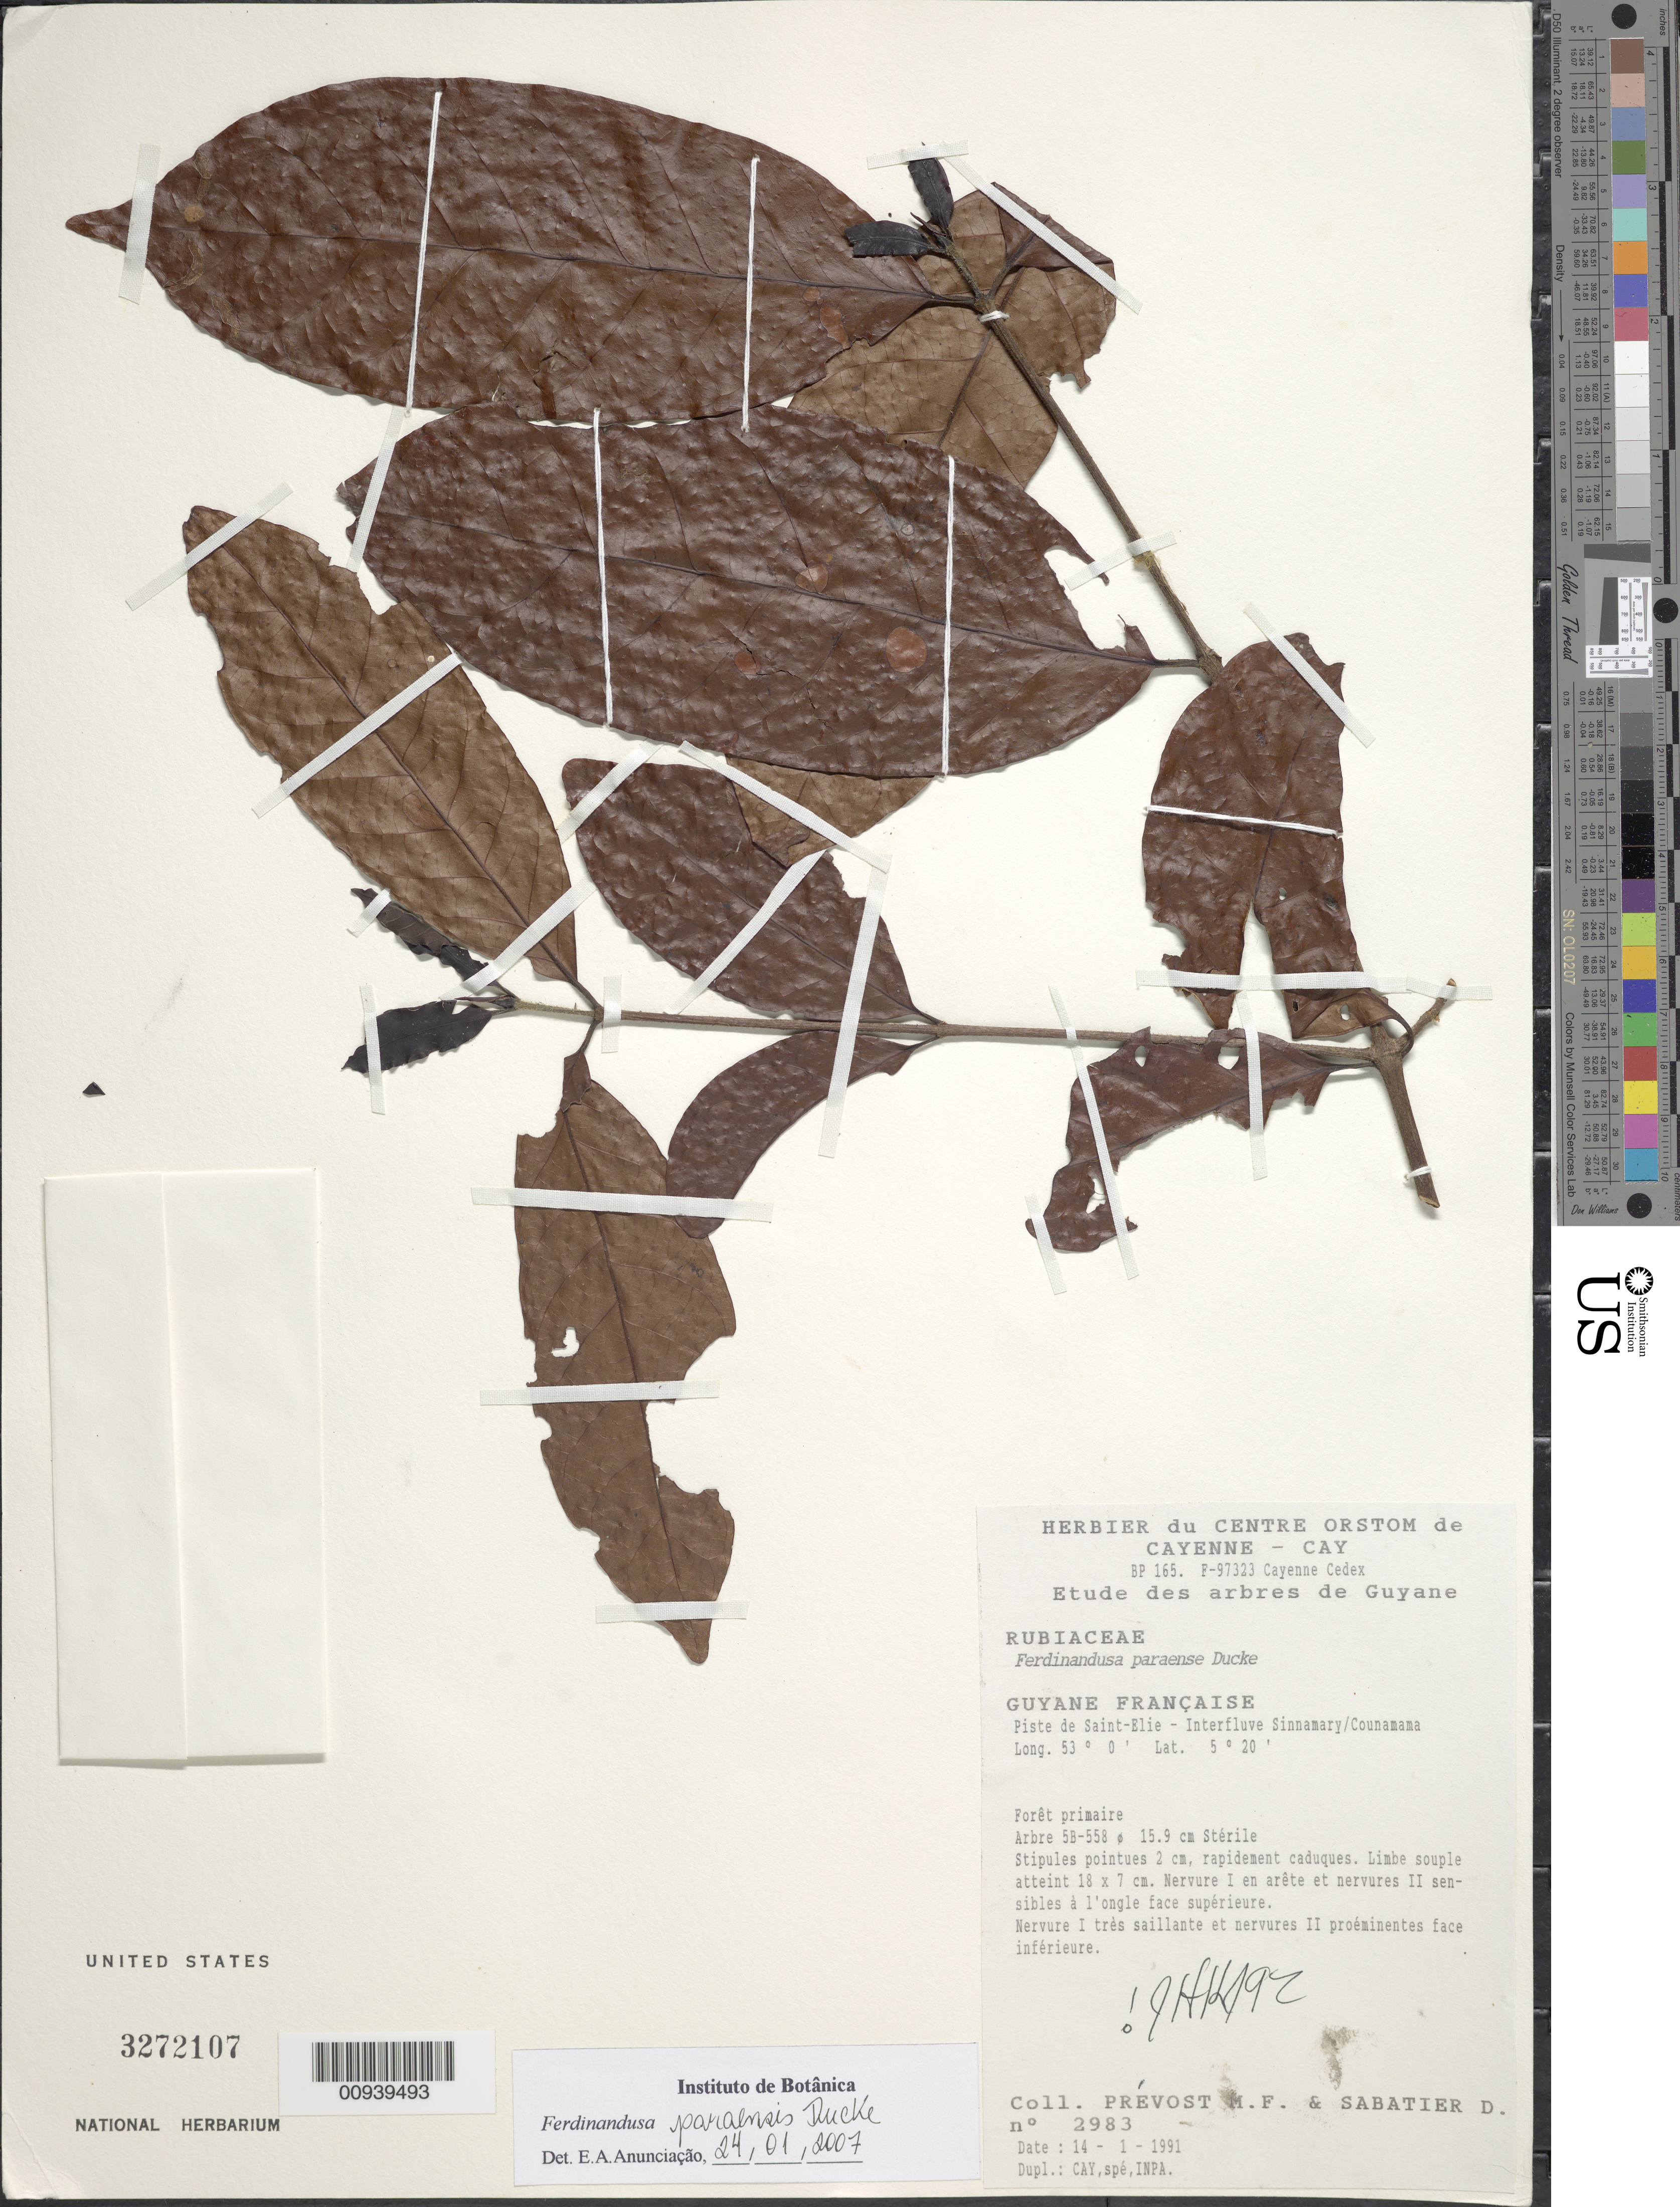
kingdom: Plantae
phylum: Tracheophyta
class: Magnoliopsida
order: Gentianales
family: Rubiaceae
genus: Ferdinandusa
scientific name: Ferdinandusa paraensis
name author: Ducke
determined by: Anunciação, E. A. d.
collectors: M.-F. Prévost & D. Sabatier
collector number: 2983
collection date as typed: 14-Jan-91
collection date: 1991-01-14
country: French Guiana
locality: Piste de Saint-Élie, interfleuve Sinnamary-Counamama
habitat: Primary forest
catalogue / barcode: US 3272107